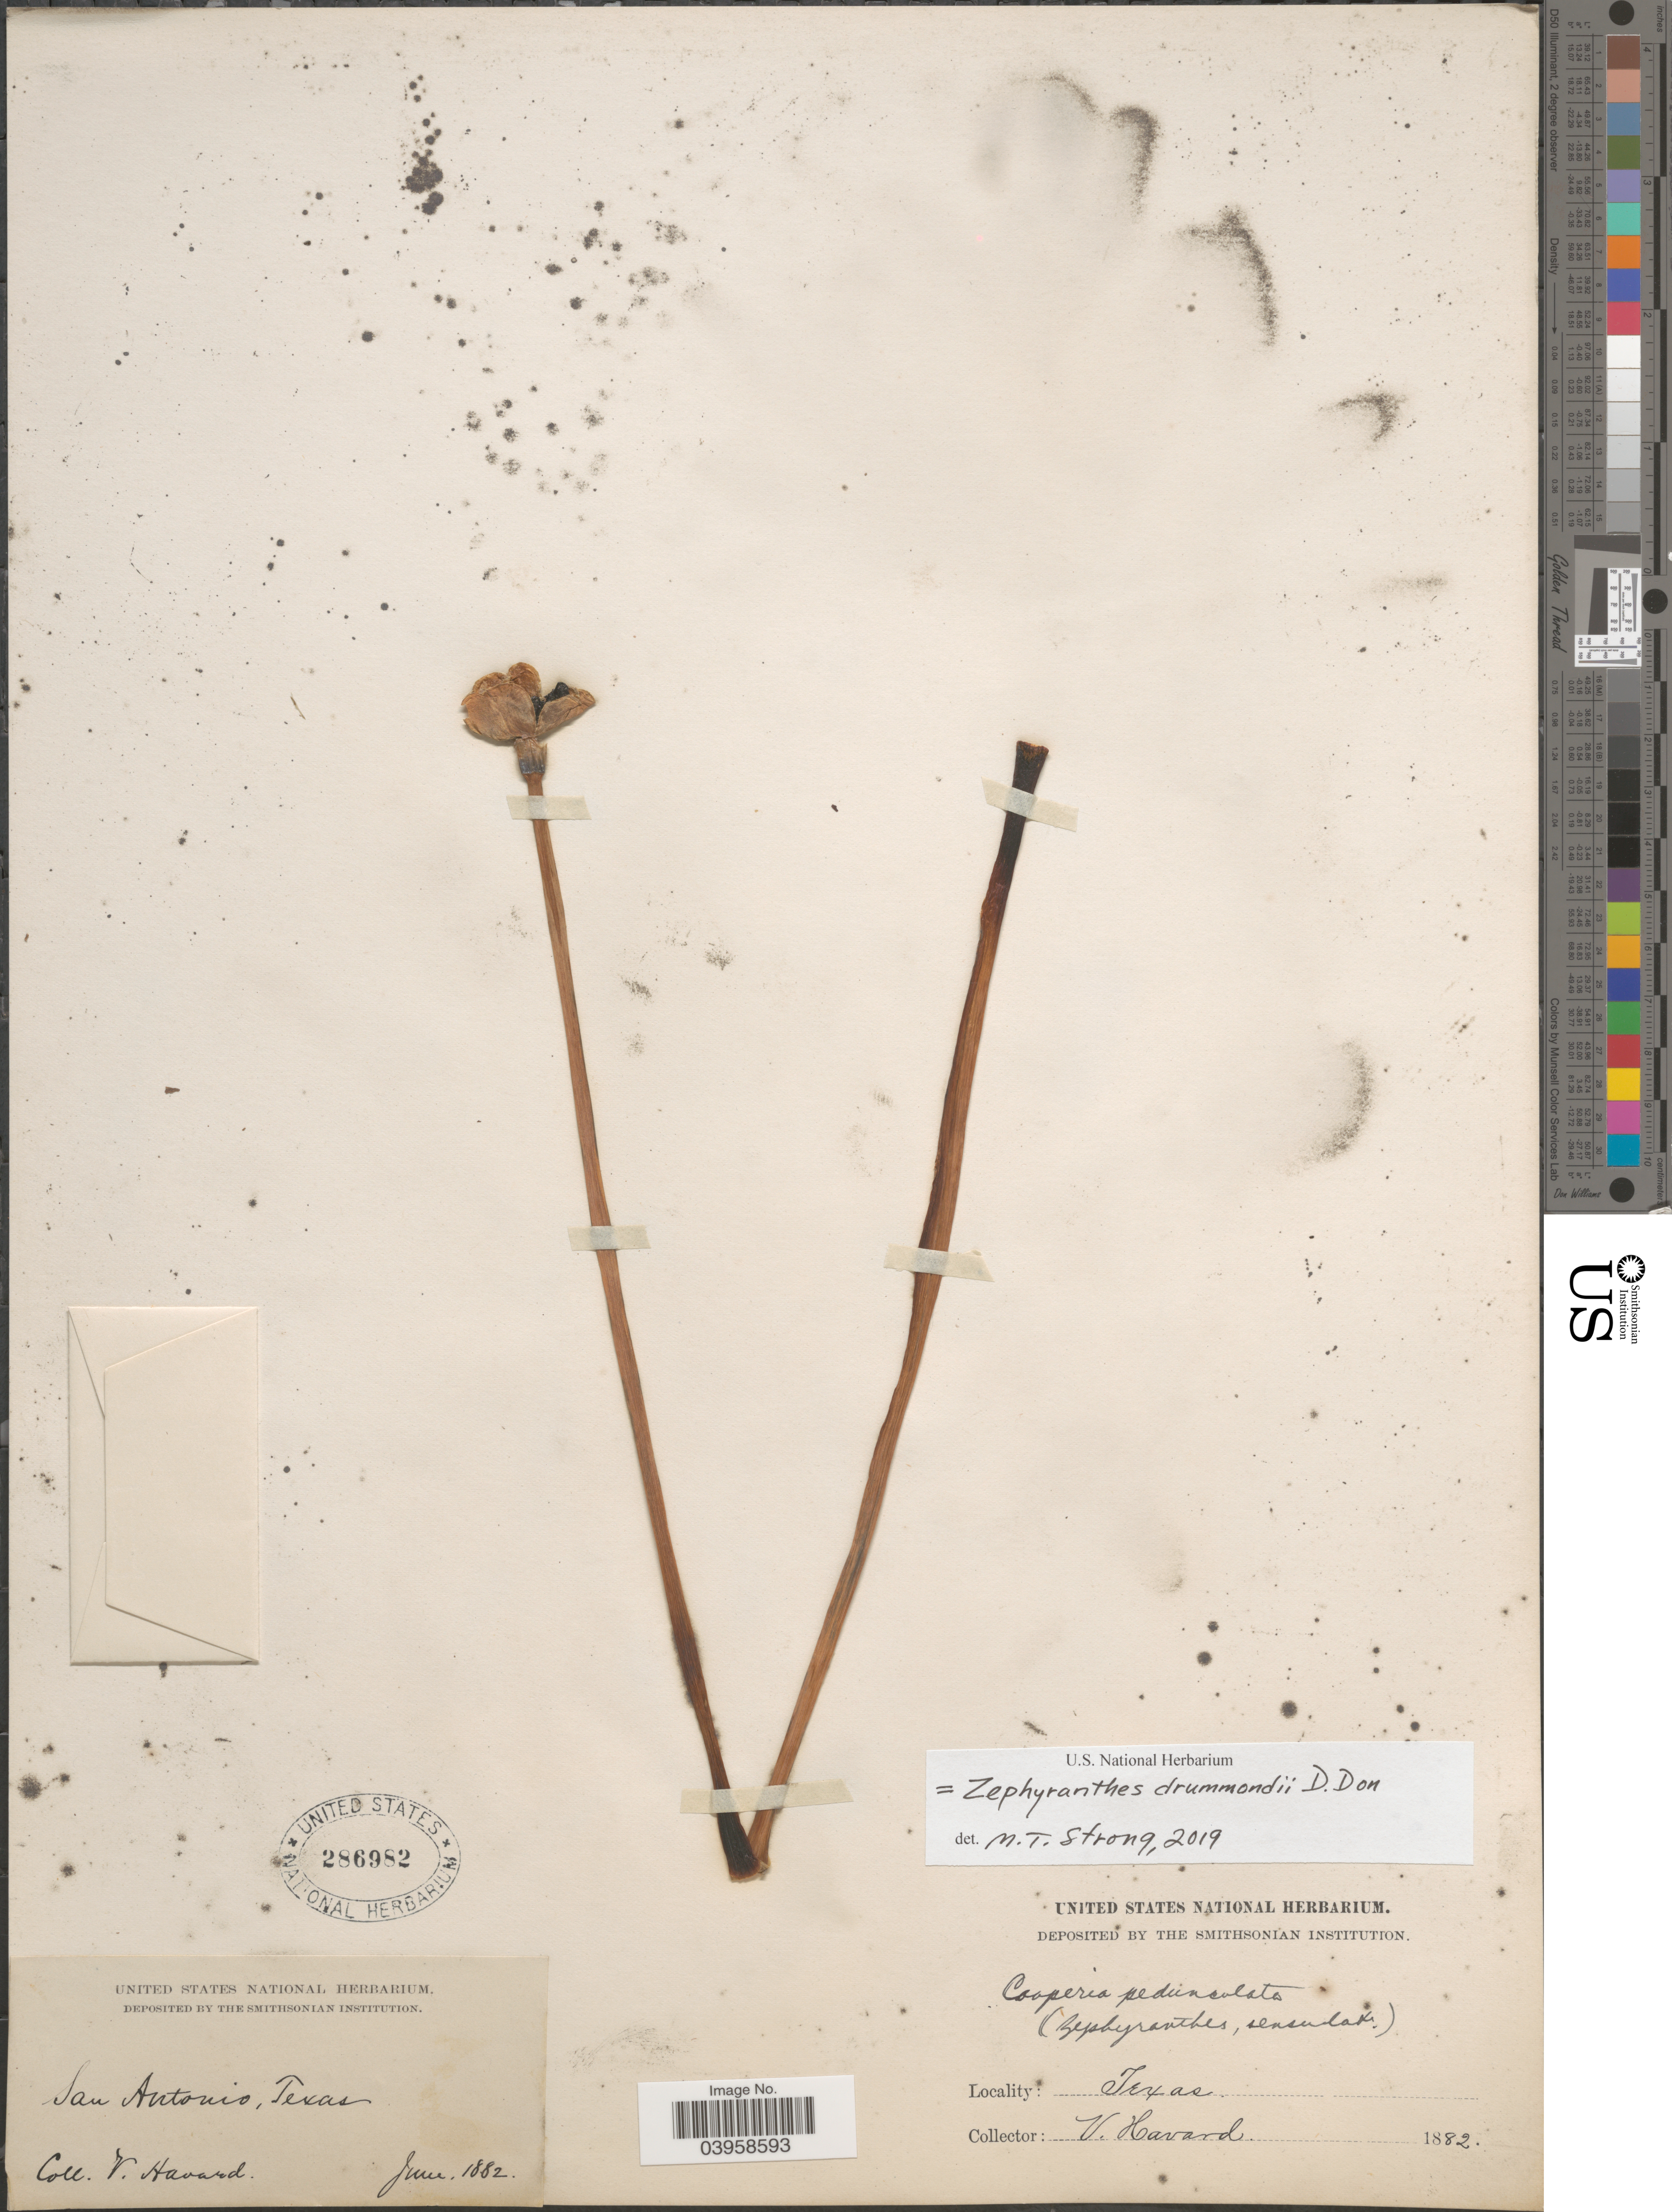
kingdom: Plantae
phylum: Tracheophyta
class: Liliopsida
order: Asparagales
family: Amaryllidaceae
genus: Zephyranthes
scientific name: Zephyranthes drummondii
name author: D. Don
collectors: V. Havard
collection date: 1882-06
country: United States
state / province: Texas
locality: San Antonio.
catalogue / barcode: US 286982